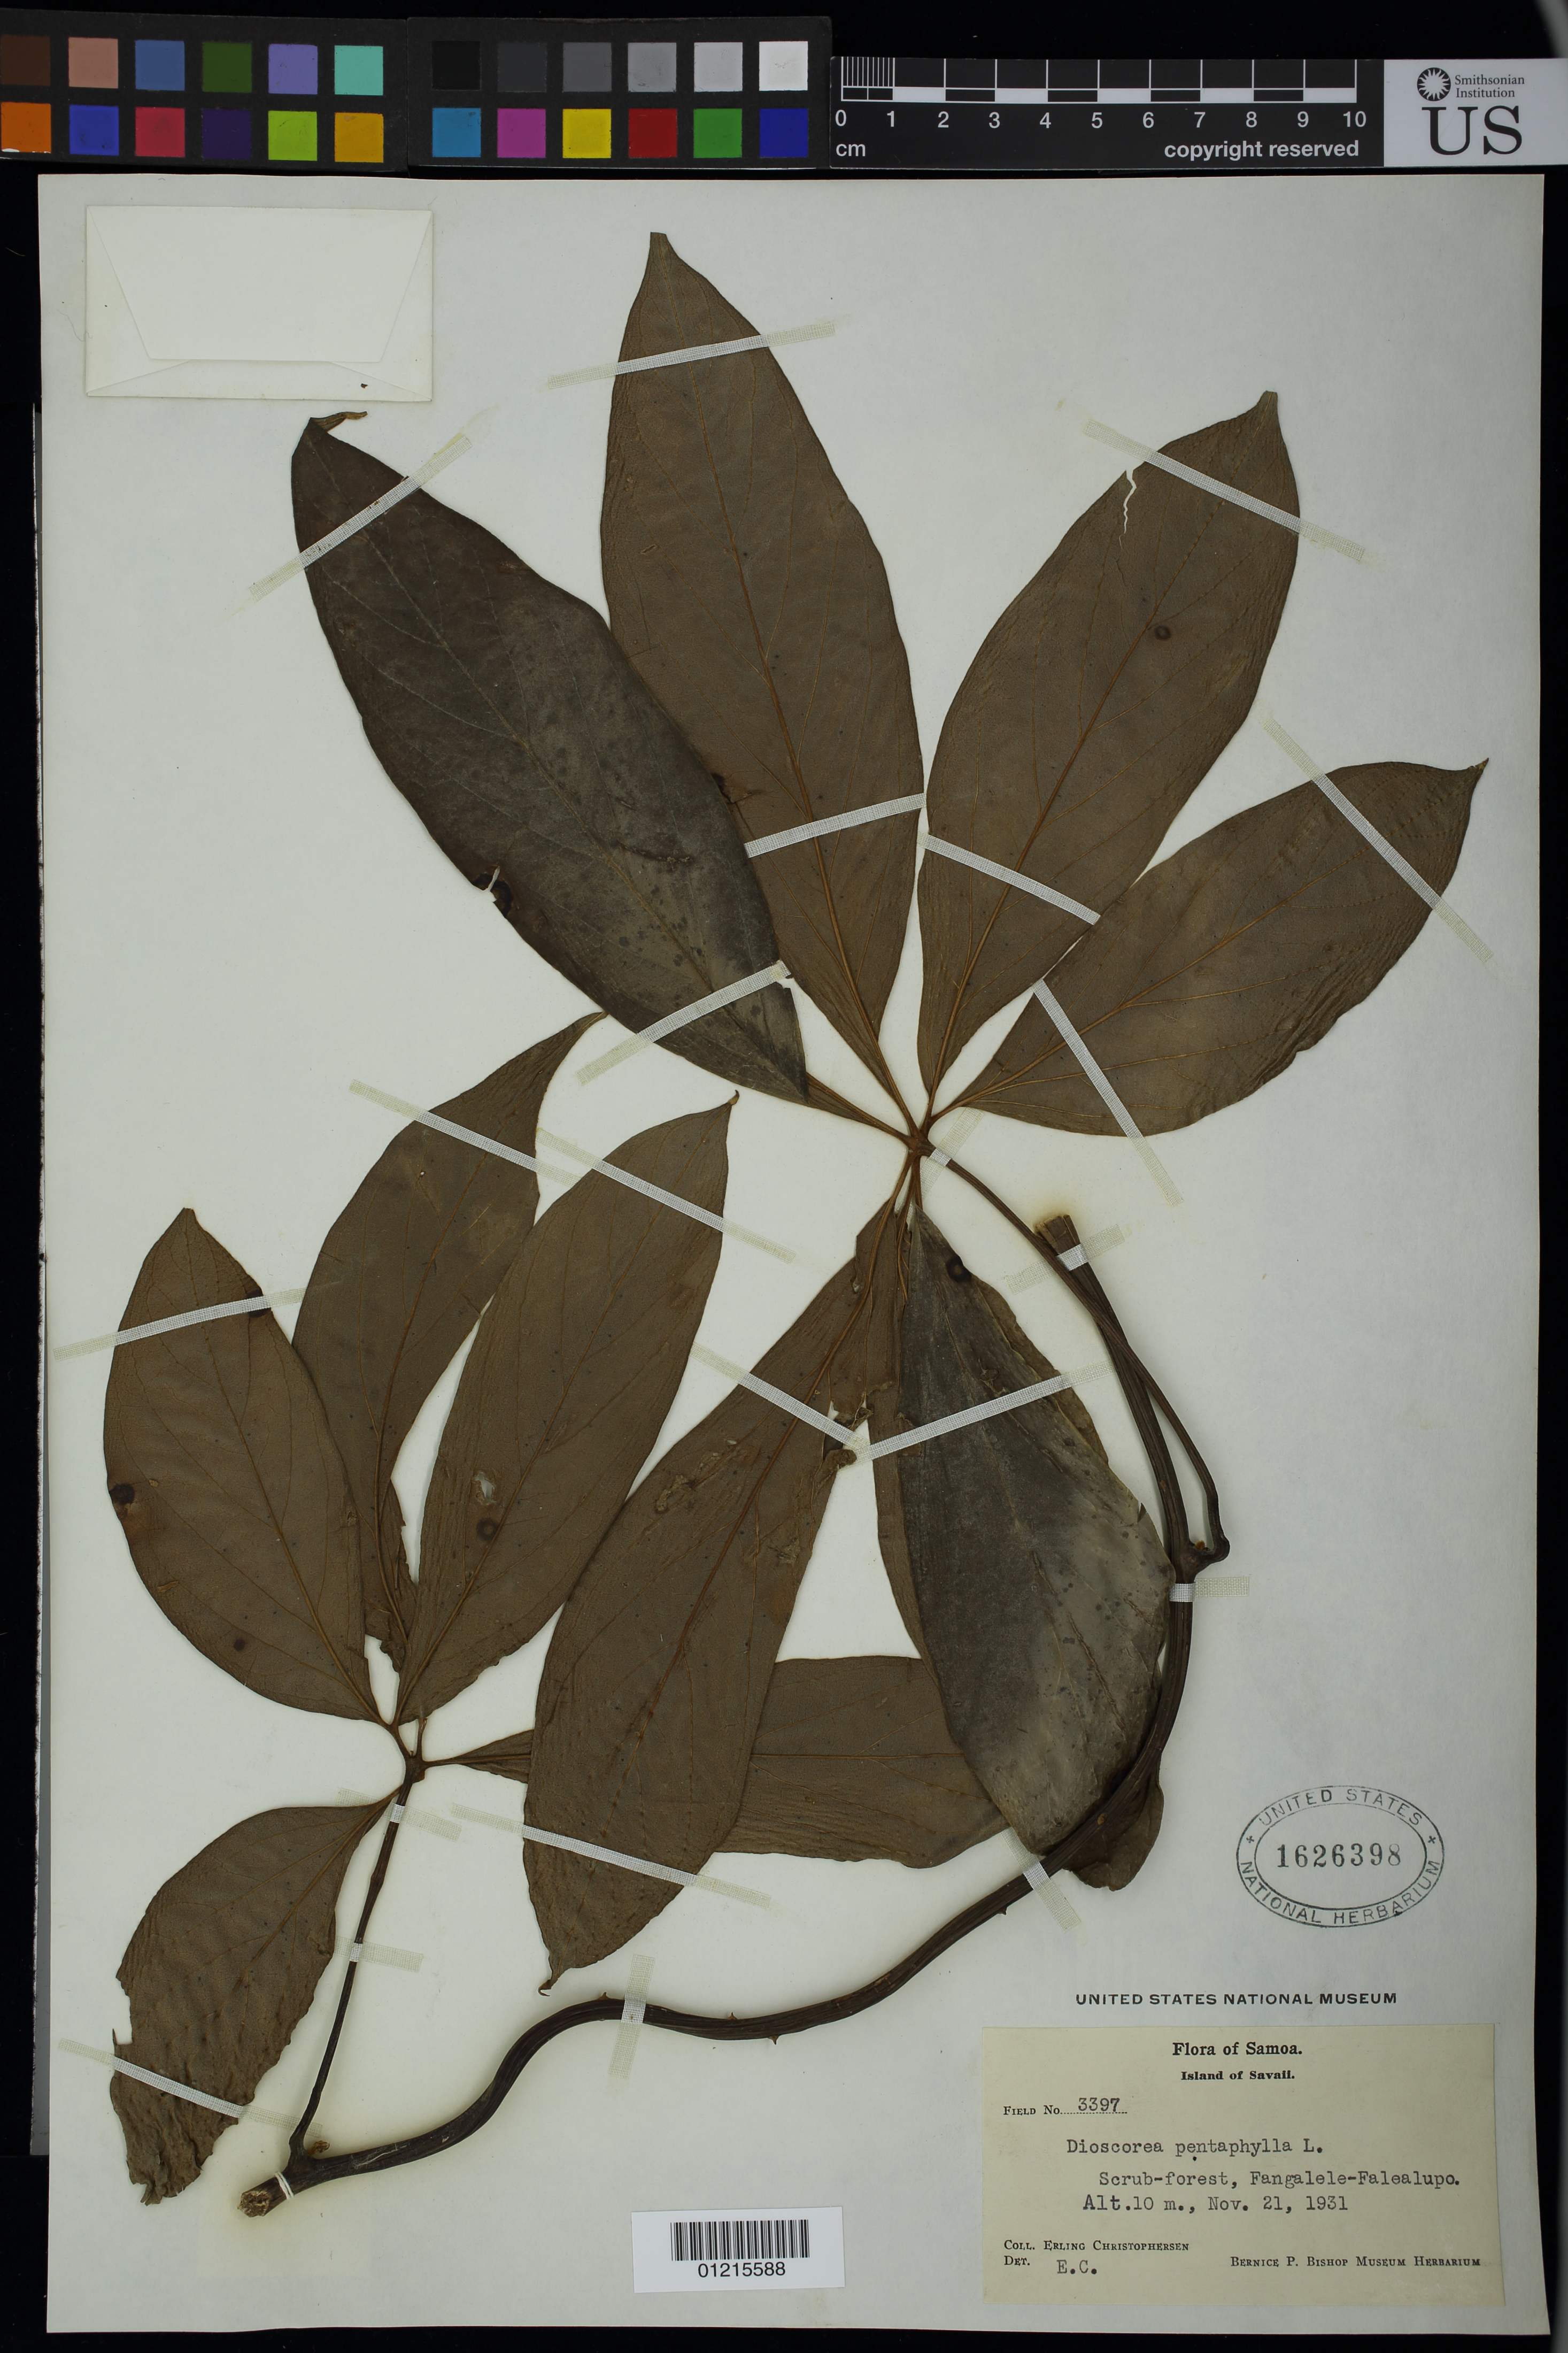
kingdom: Plantae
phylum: Tracheophyta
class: Liliopsida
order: Dioscoreales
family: Dioscoreaceae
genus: Dioscorea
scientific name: Dioscorea pentaphylla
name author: L.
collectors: E. Christophersen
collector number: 3397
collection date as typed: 21 Nov 1931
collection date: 1931-11-21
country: Samoa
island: Savai'i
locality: Fangalele-Falealupo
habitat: scrub-forest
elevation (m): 10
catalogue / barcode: US 1626398